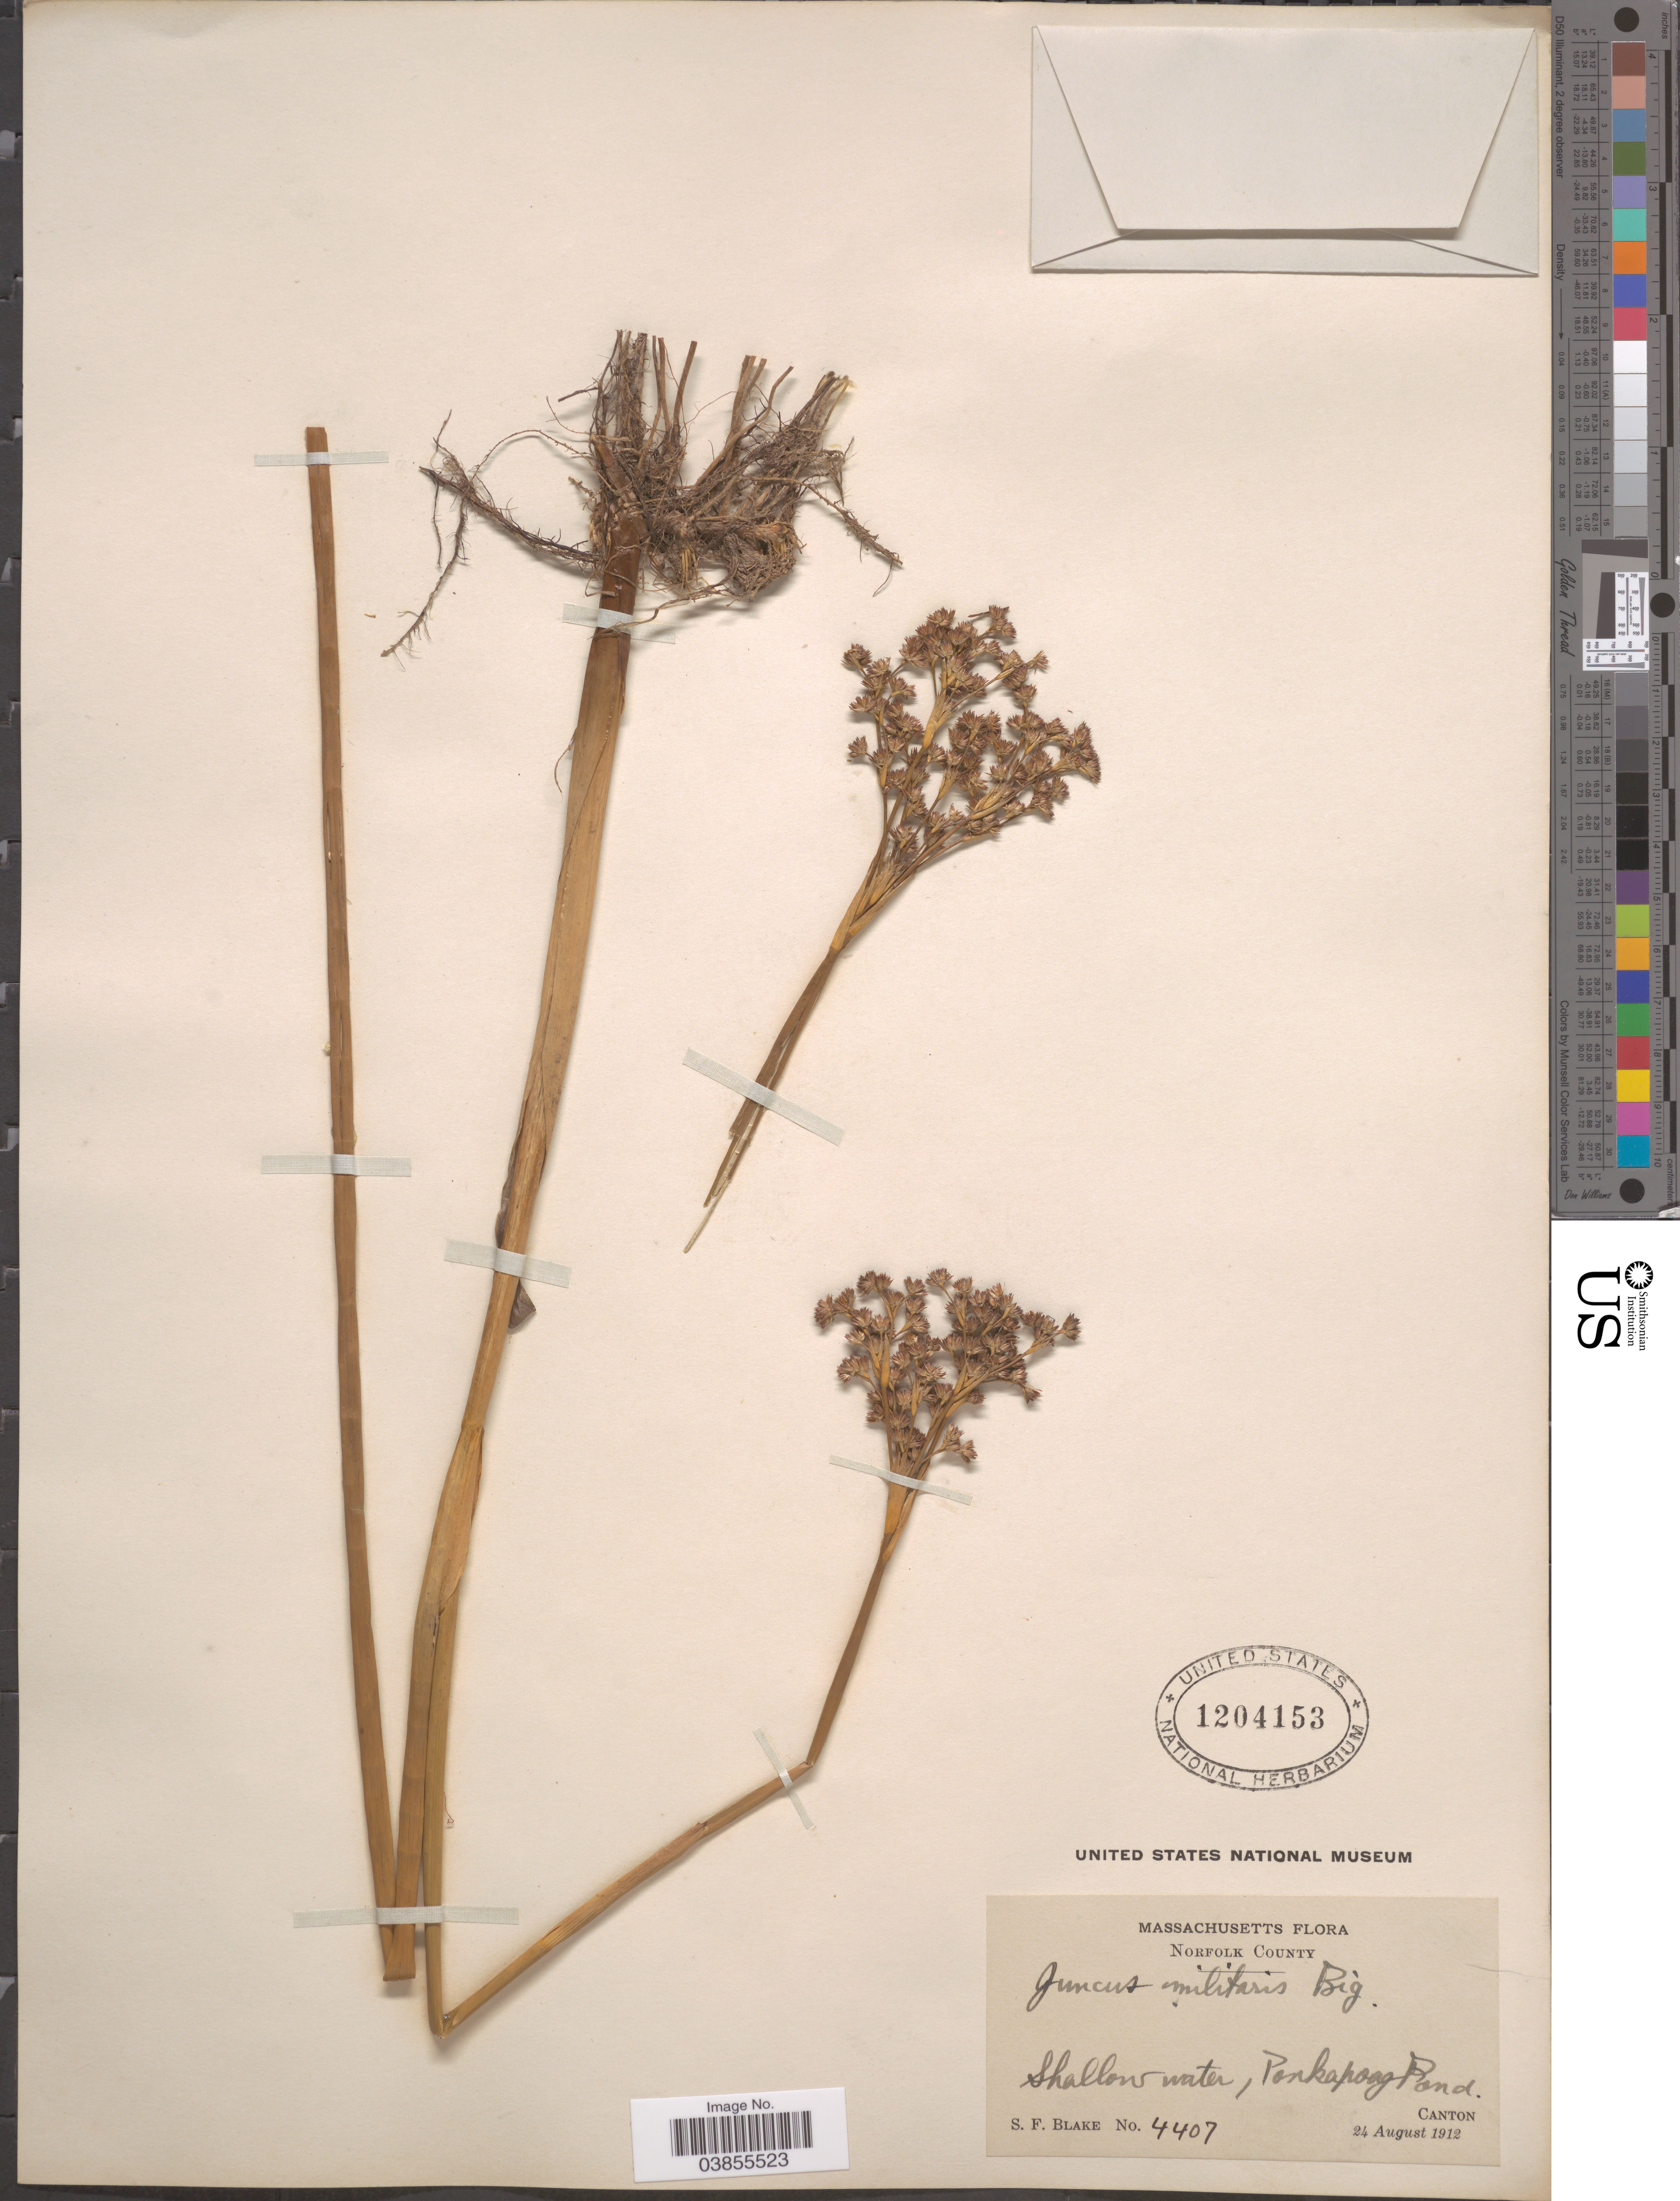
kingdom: Plantae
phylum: Tracheophyta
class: Liliopsida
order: Poales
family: Juncaceae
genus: Juncus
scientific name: Juncus militaris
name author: Bigelow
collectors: S. Blake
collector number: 4407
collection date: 1912-08-24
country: United States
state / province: Massachusetts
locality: Norfolk County. Ponkapoag Pond. Canton.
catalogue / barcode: US 1204153